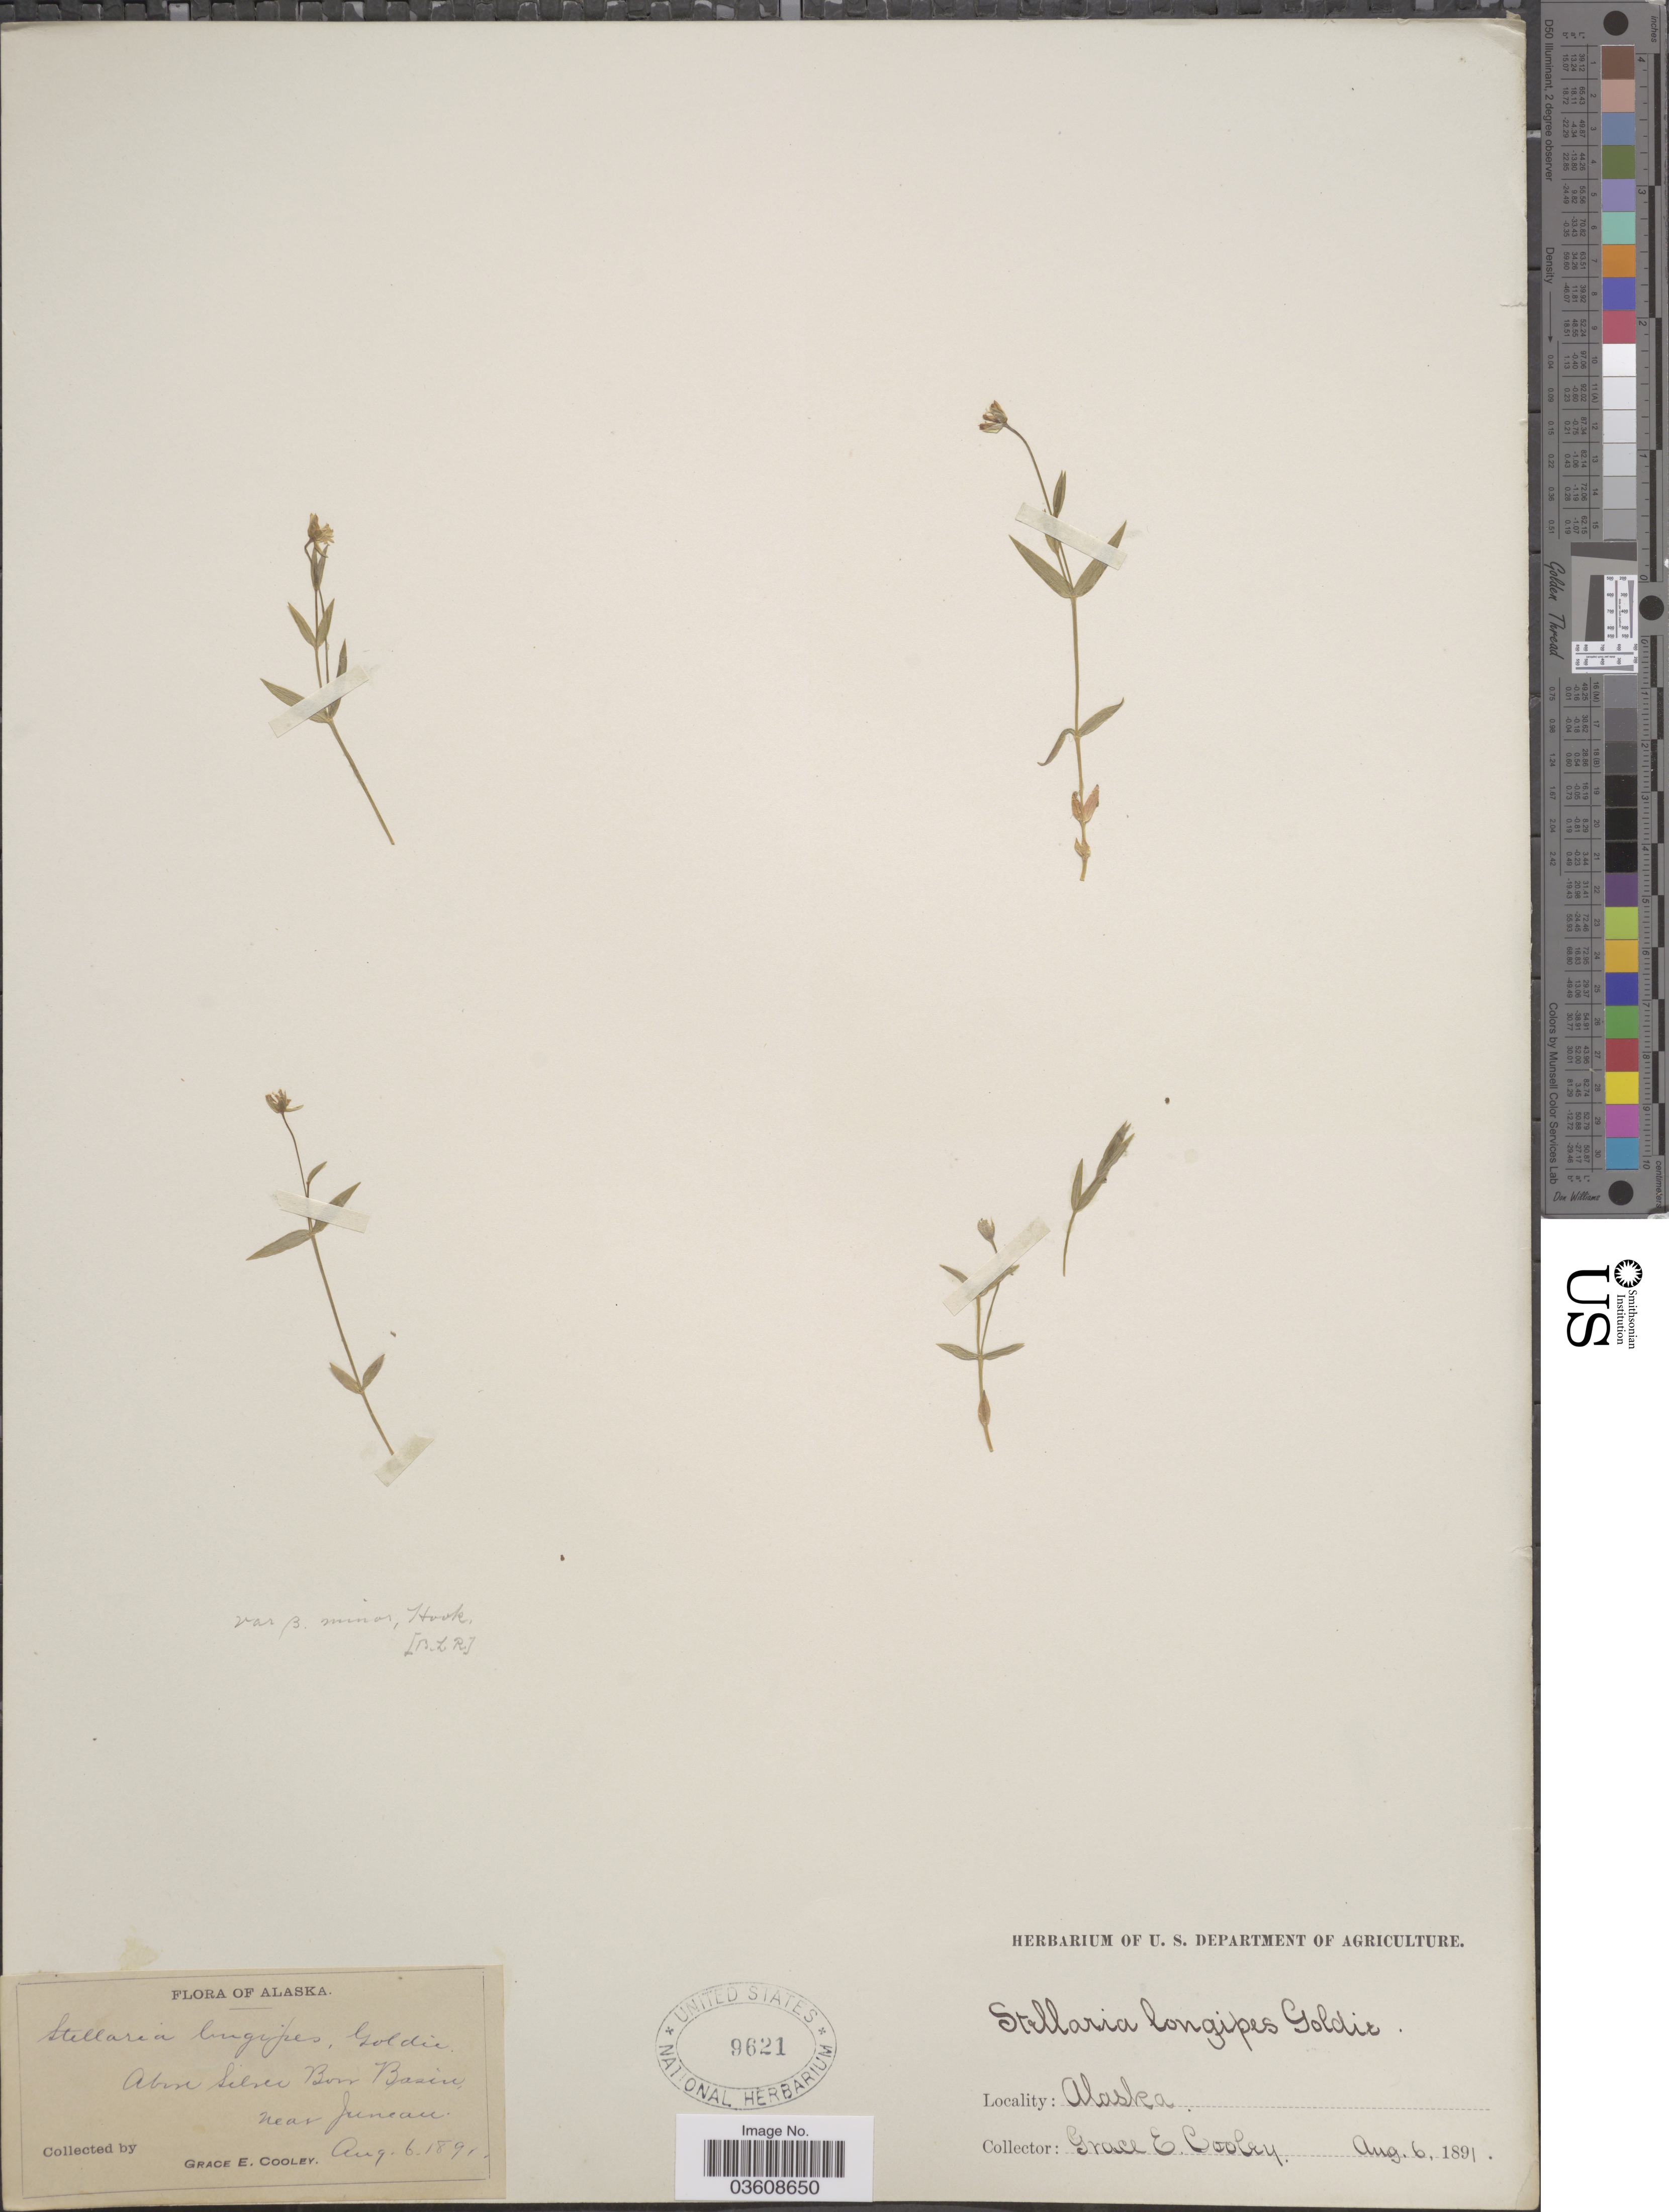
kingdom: Plantae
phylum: Tracheophyta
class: Magnoliopsida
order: Caryophyllales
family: Caryophyllaceae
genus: Stellaria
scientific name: Stellaria longipes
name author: Goldie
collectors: G. E. Cooley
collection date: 1891-08-06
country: United States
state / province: Alaska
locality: Above Silver Bow Basin, near Juneau.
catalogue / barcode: US 9621